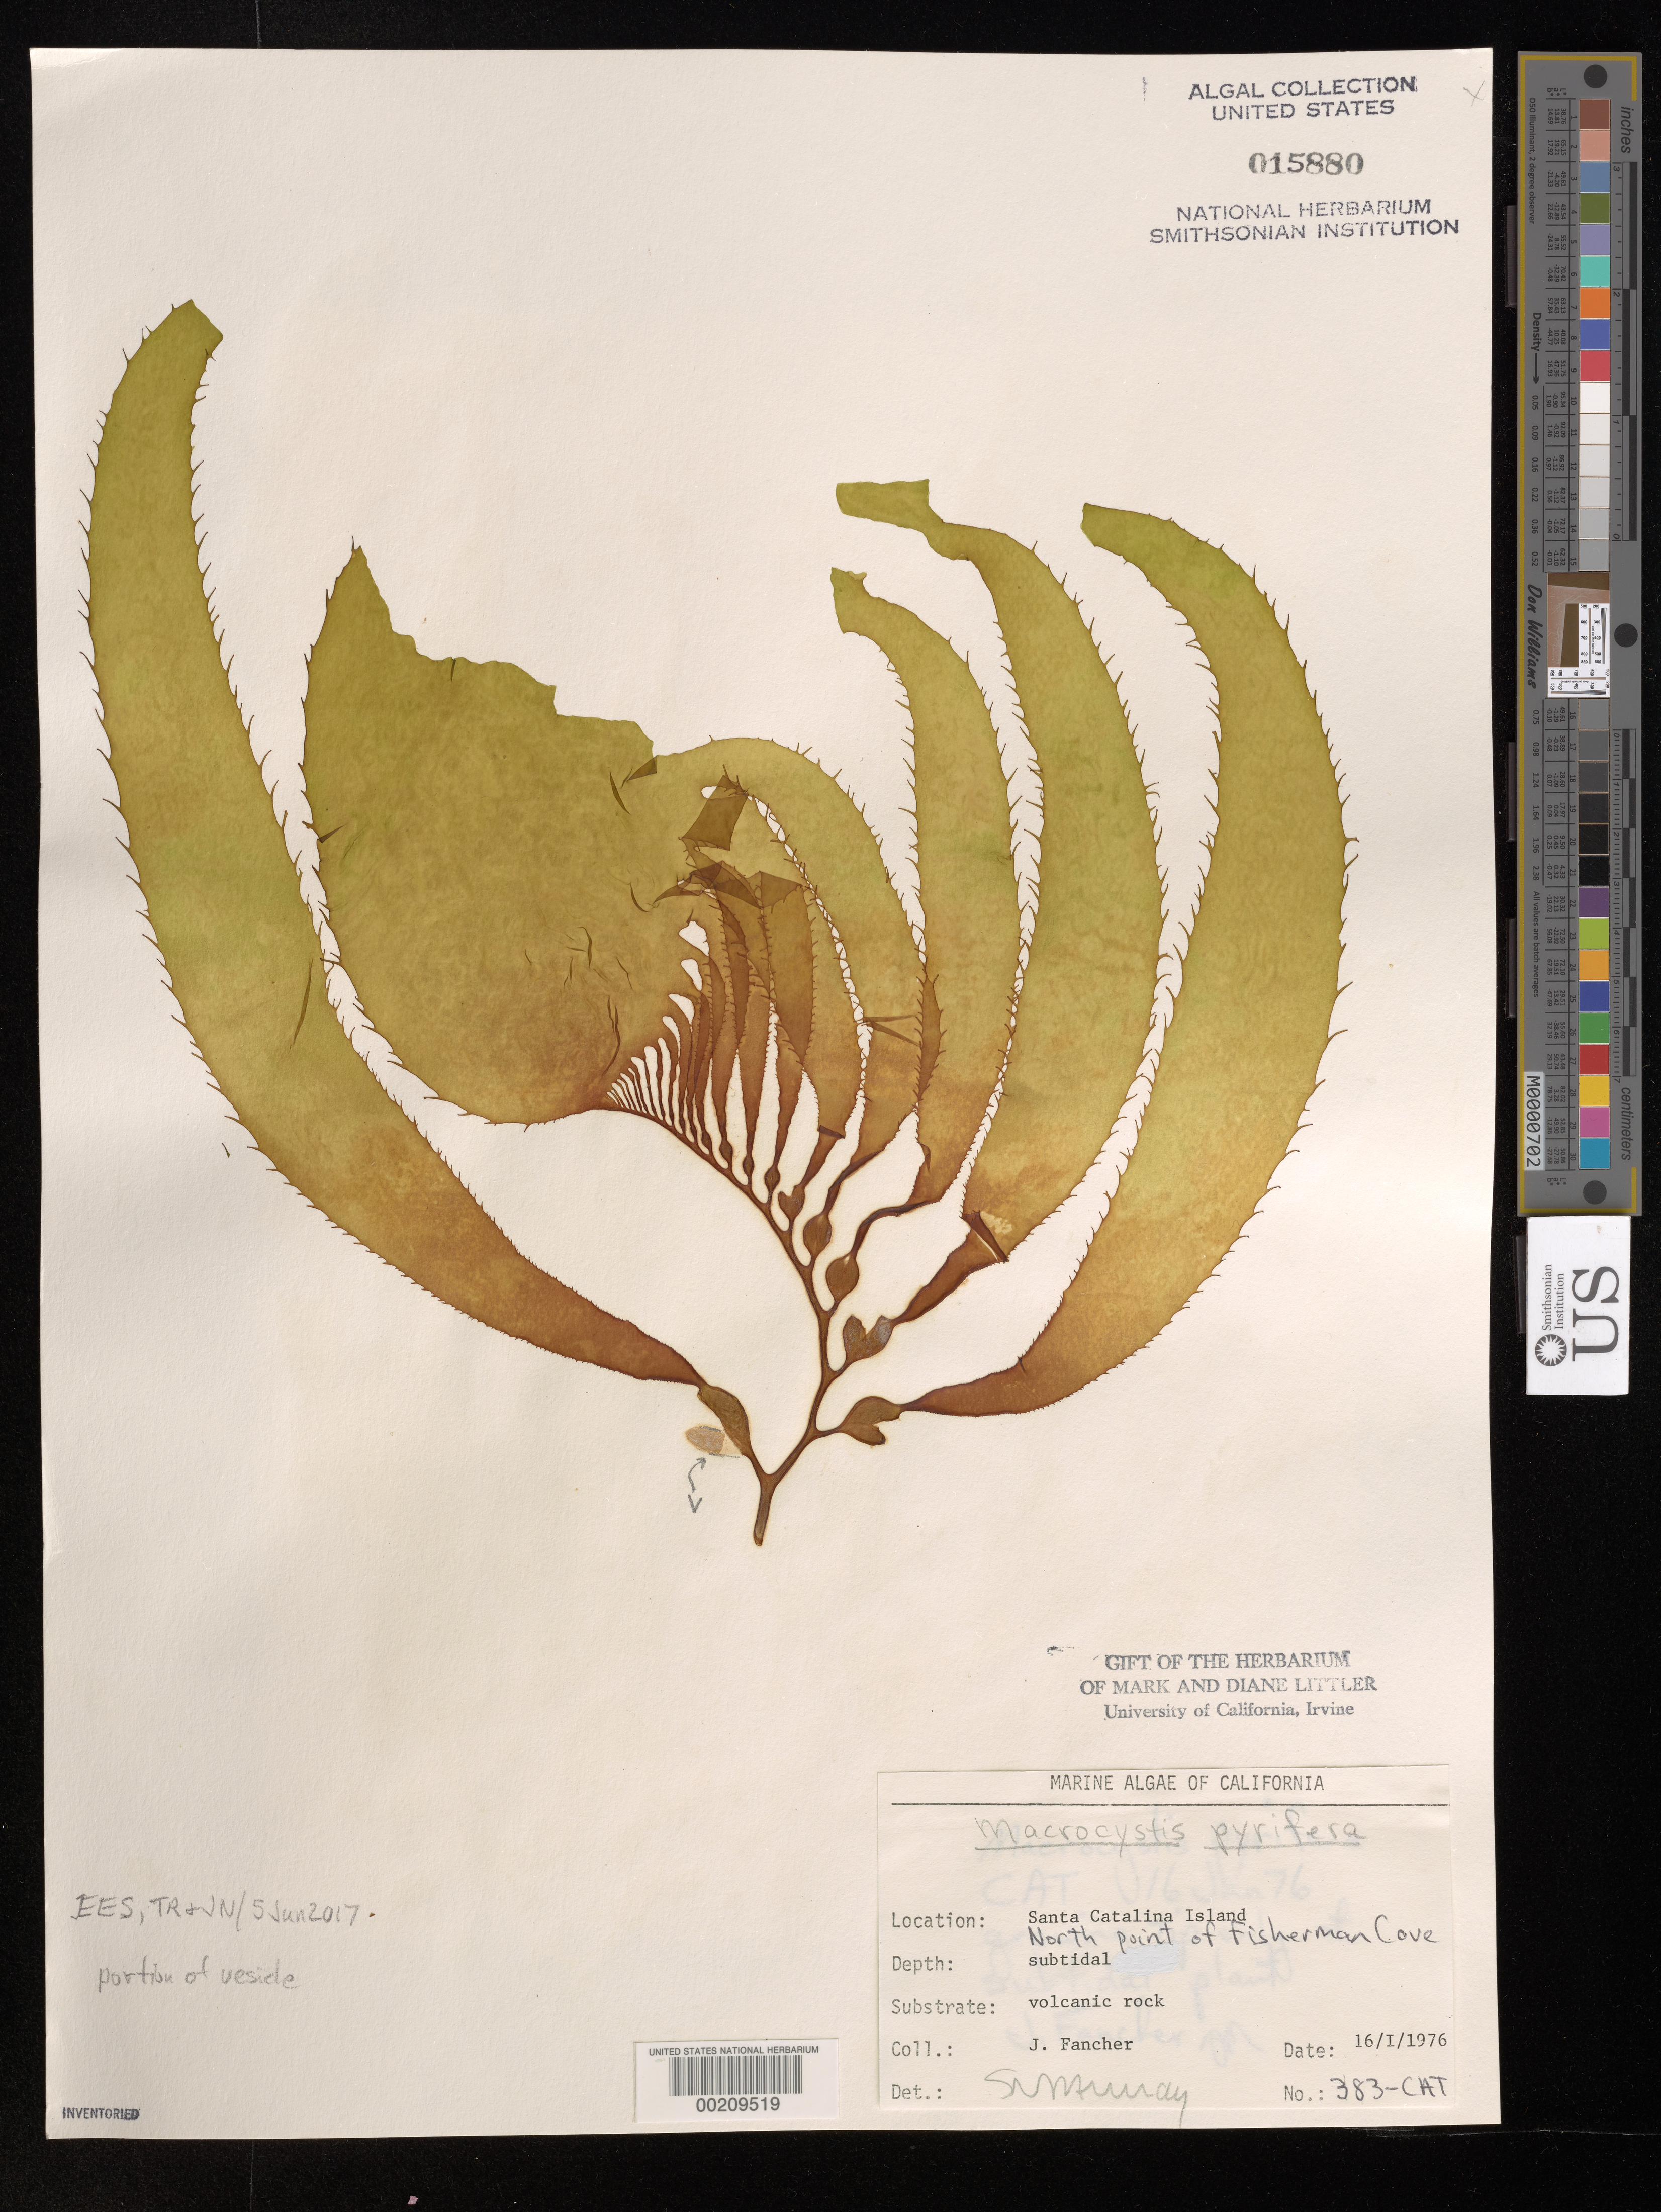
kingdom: Chromista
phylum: Ochrophyta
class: Phaeophyceae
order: Laminariales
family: Laminariaceae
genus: Macrocystis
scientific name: Macrocystis pyrifera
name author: (L.) C. Agardh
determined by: Murray, S. N.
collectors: J. Fancher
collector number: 383-cat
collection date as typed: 16 Jan 1976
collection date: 1976-01-16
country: United States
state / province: California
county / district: Los Angeles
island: Santa Catalina Island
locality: Fishermen Cove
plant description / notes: BLM-SOCALBIGHT Rocky Intertidal Survey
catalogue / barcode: US 15880